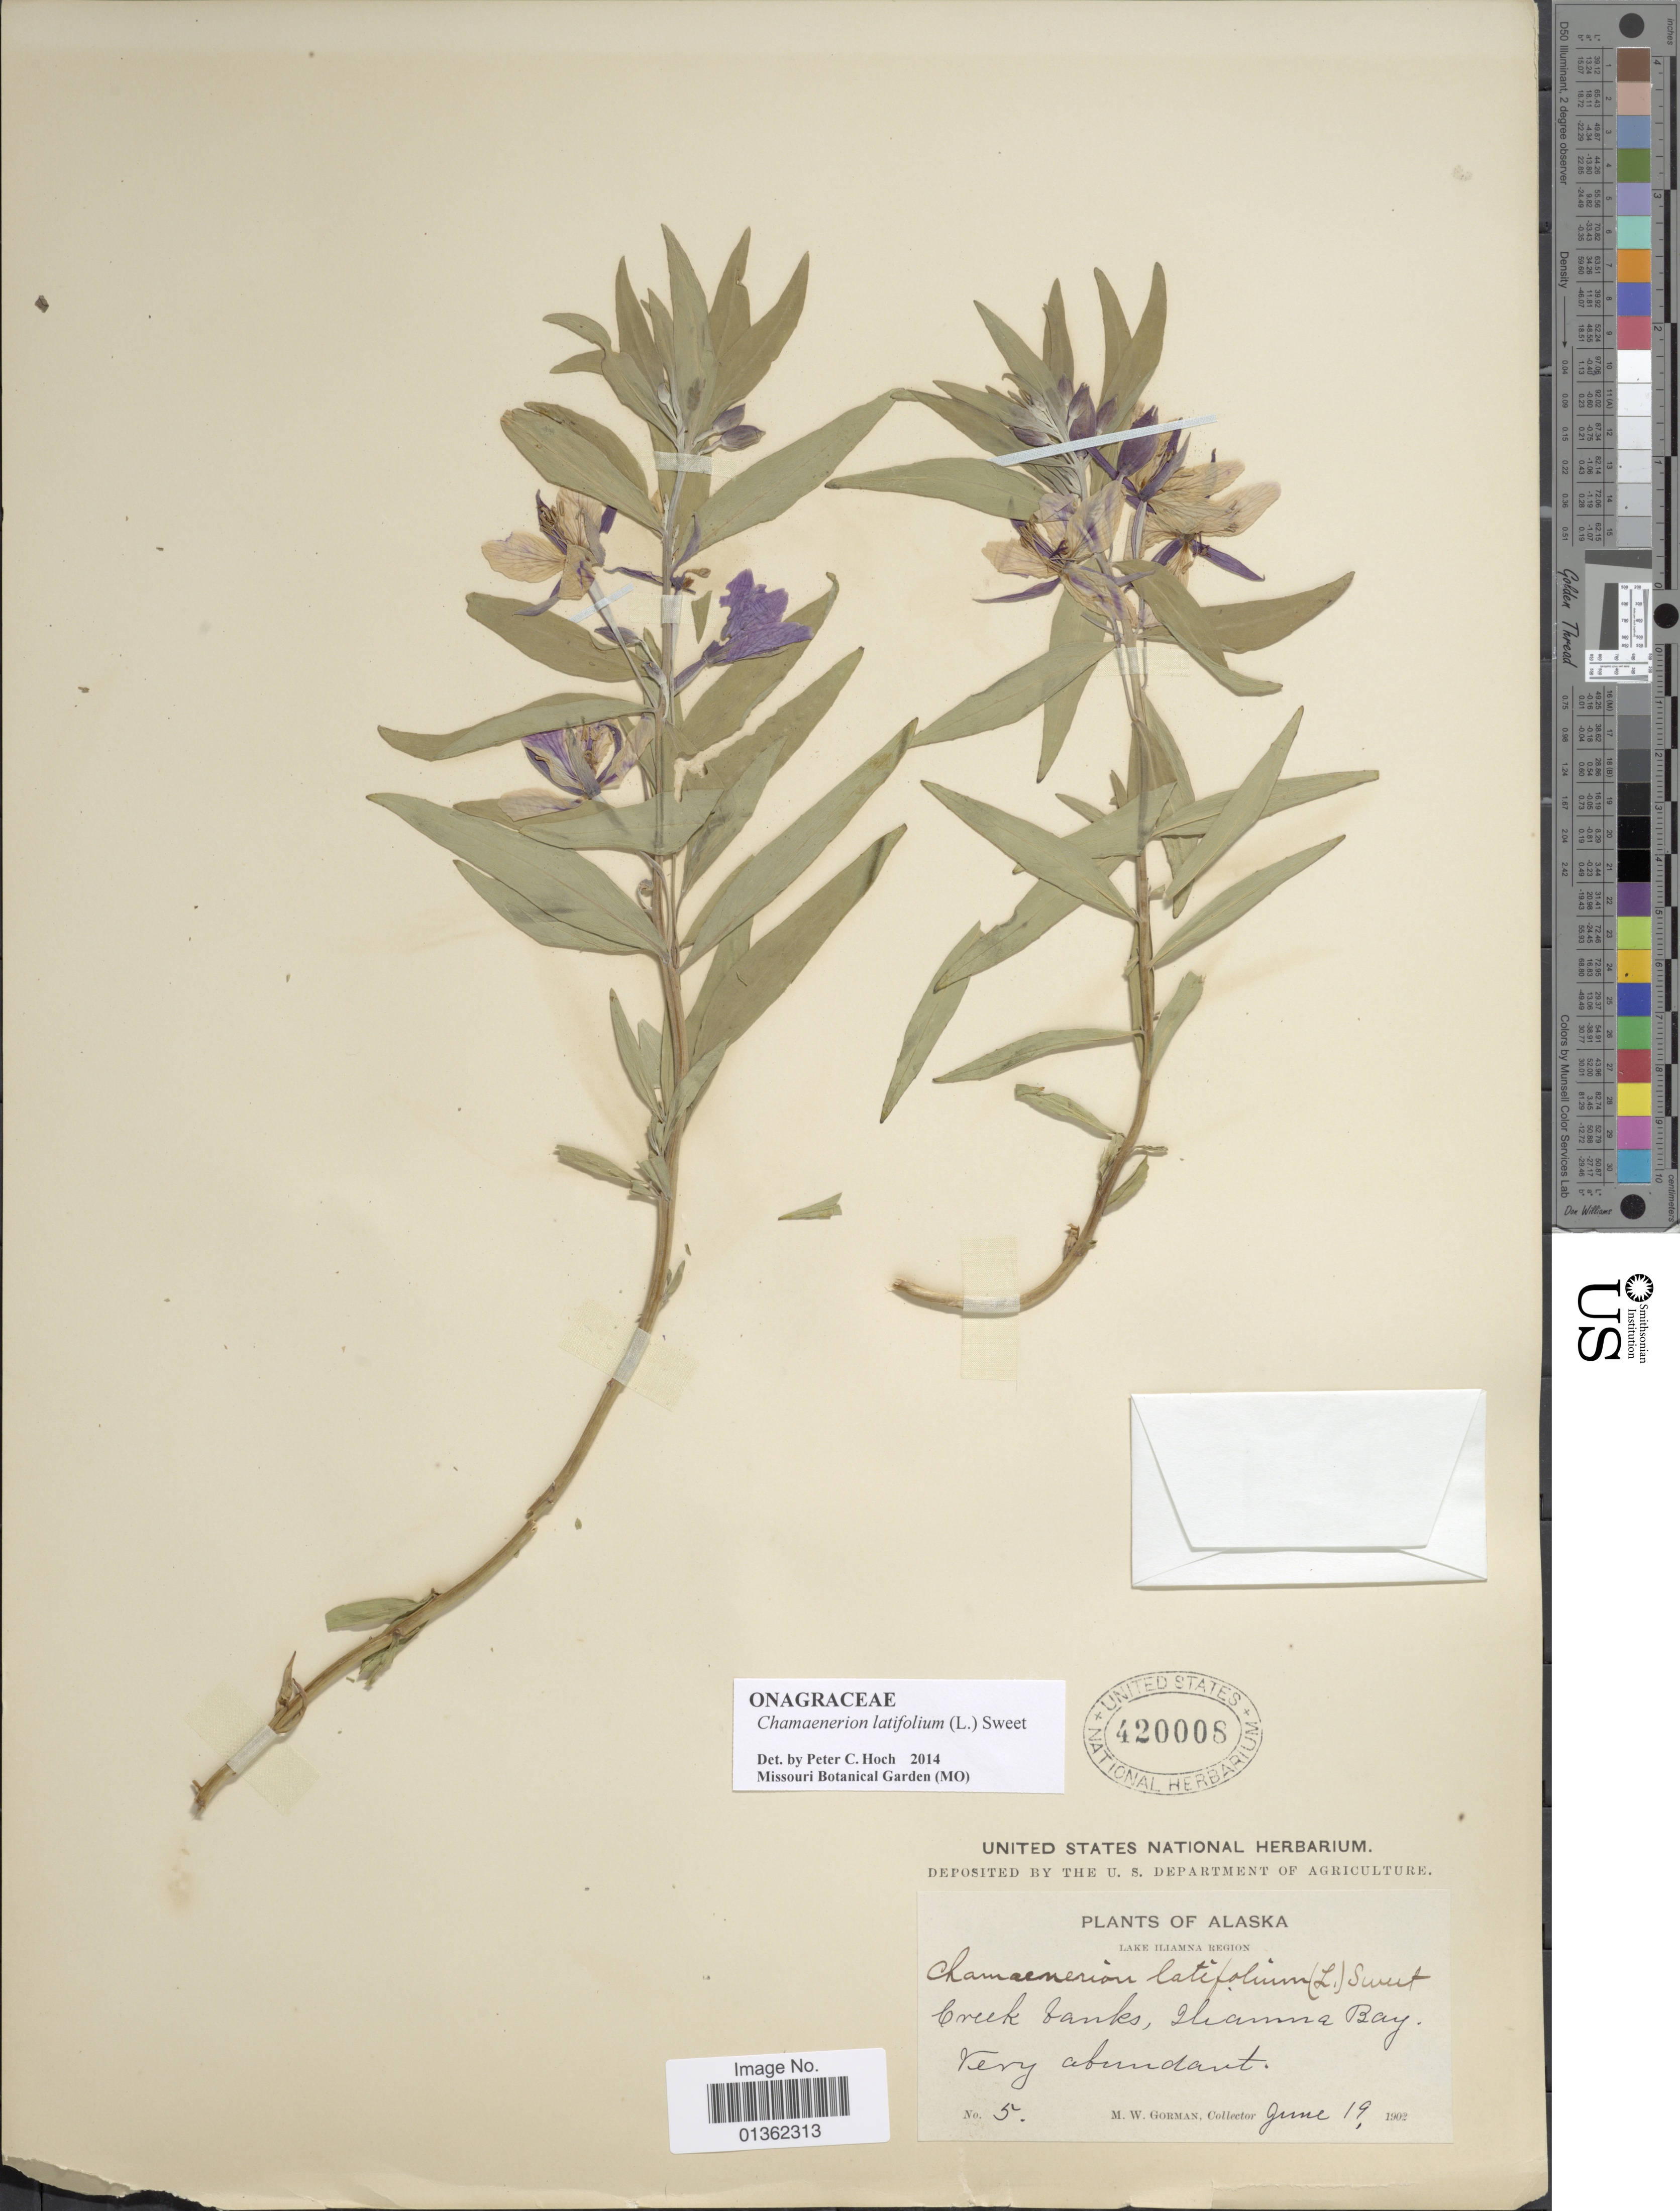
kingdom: Plantae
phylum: Tracheophyta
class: Magnoliopsida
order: Myrtales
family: Onagraceae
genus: Chamaenerion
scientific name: Chamaenerion latifolium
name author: (L.) Th. Fr. & Lange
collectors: M. W. Gorman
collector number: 5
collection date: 1902-06-19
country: United States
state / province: Alaska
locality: Lake Iliamna Region. Creek banks.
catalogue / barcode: US 420008